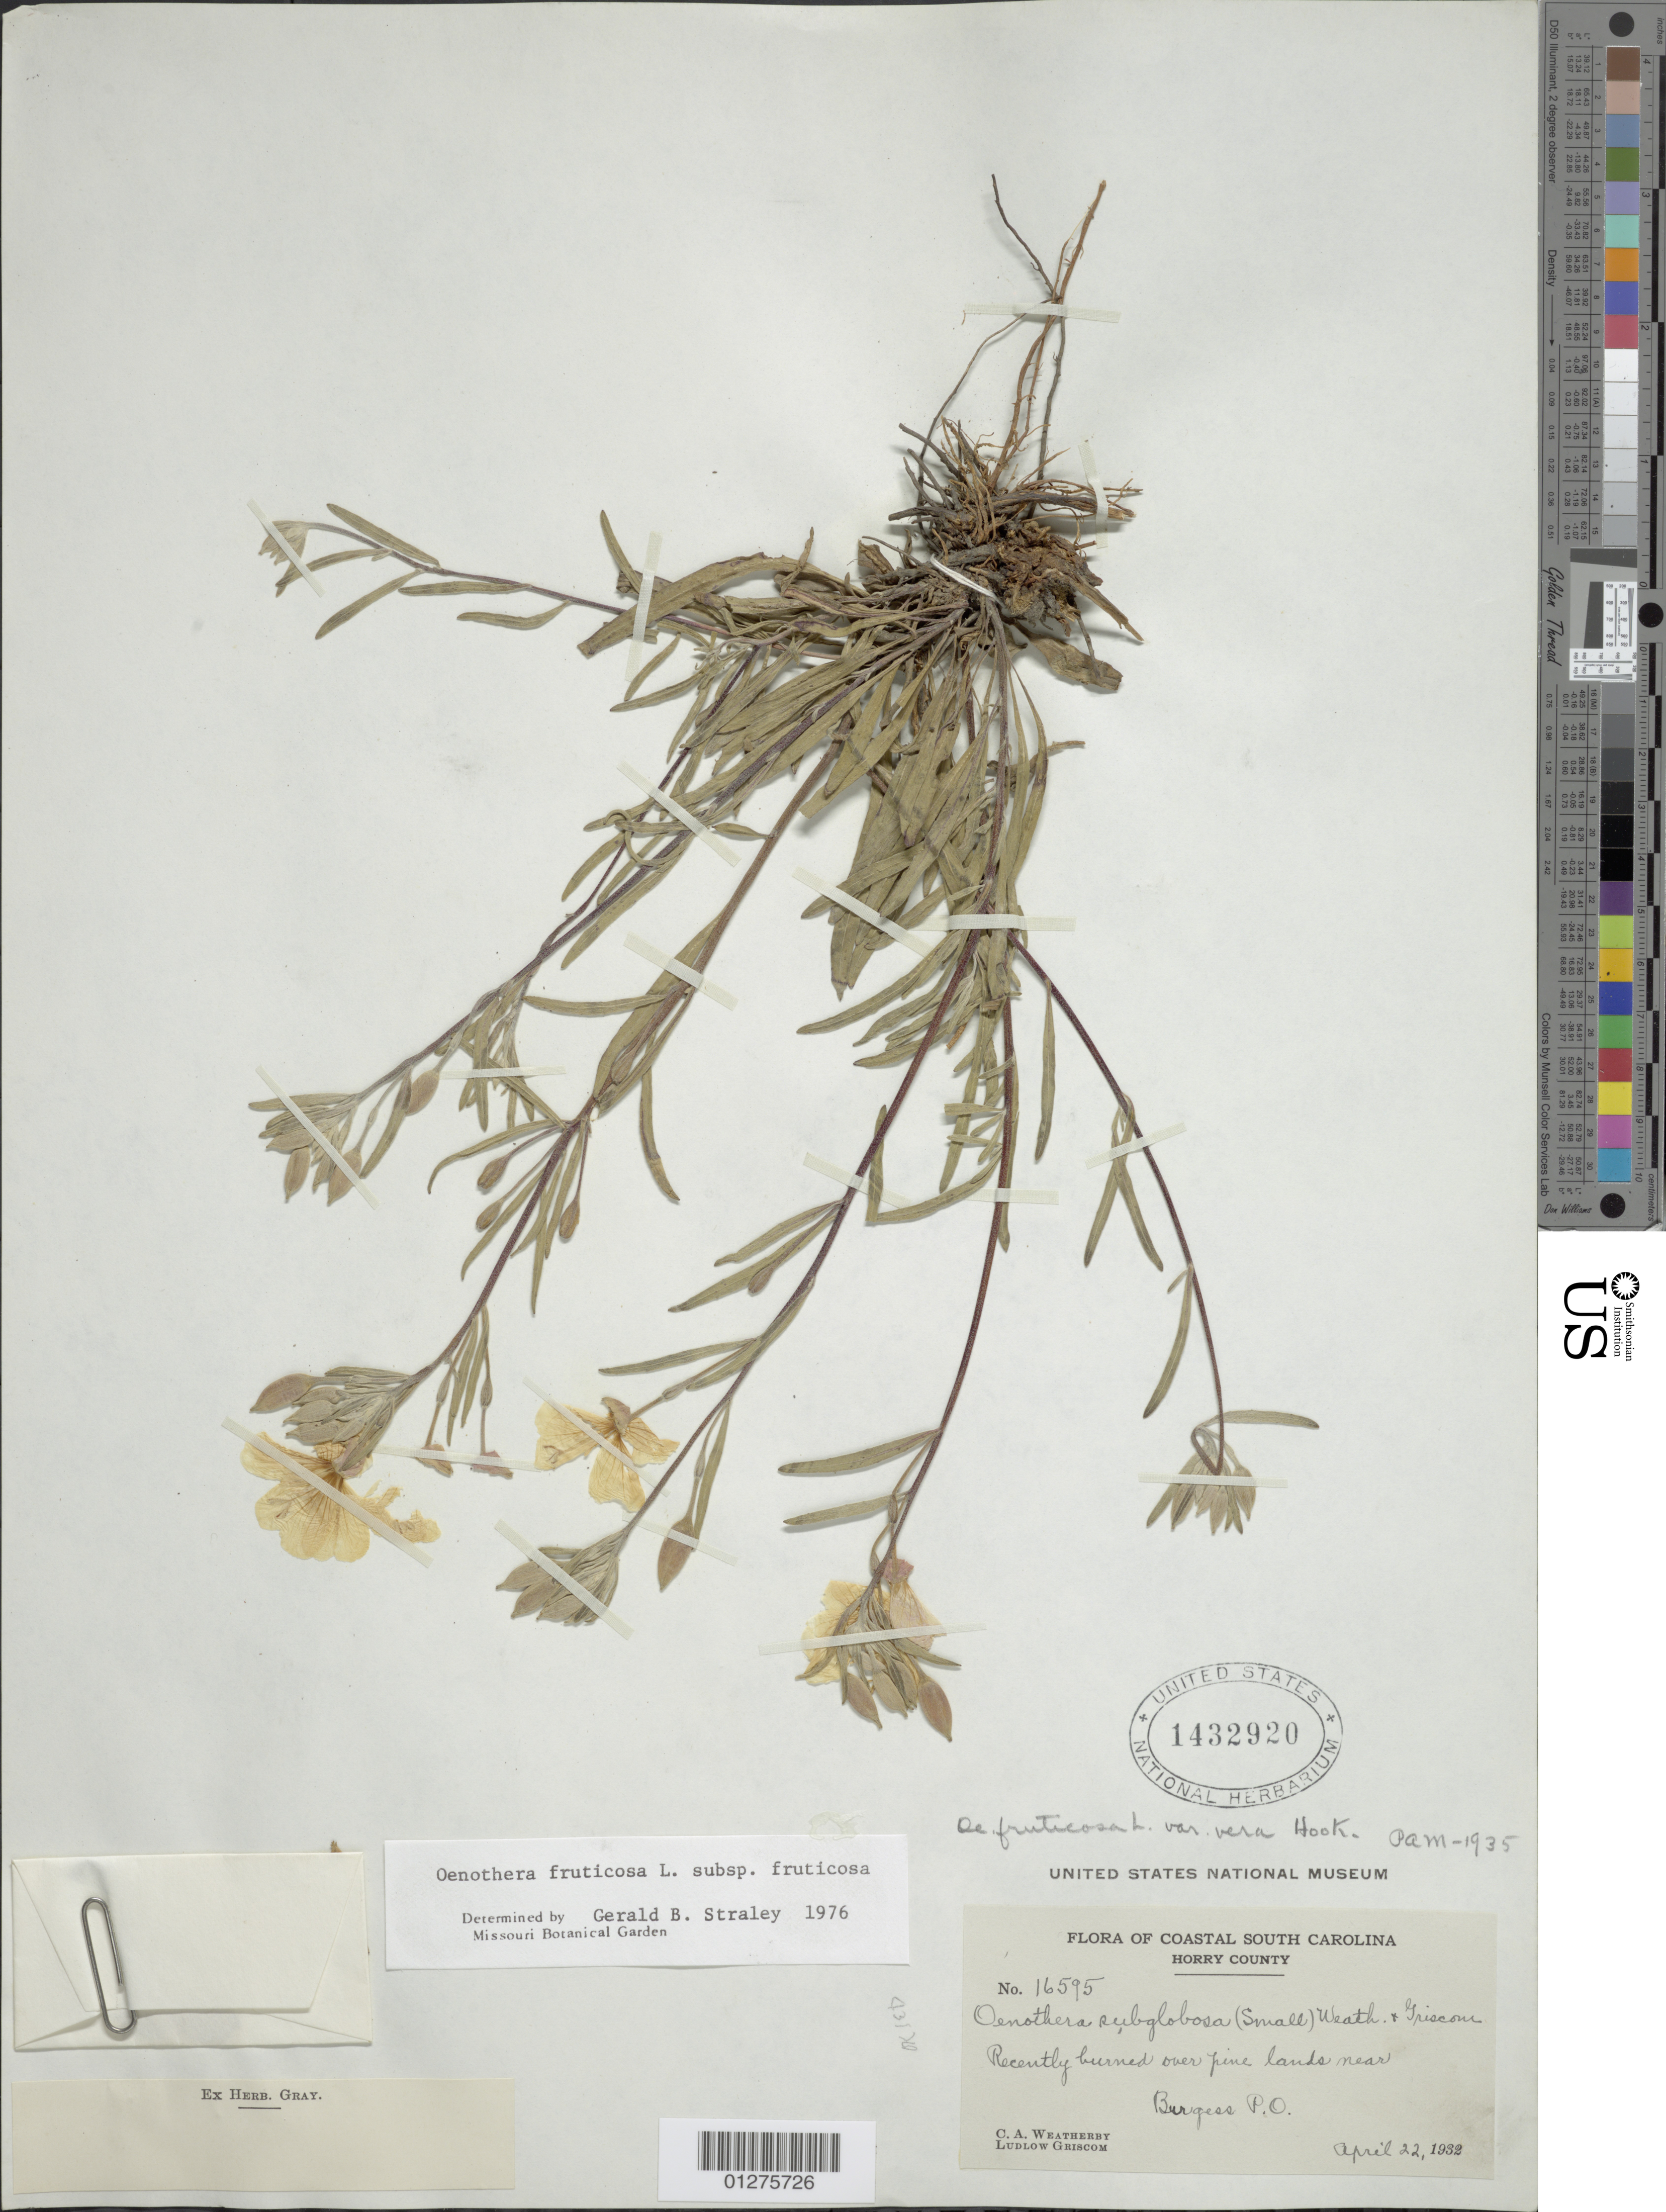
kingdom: Plantae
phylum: Tracheophyta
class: Magnoliopsida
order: Myrtales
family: Onagraceae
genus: Oenothera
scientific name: Oenothera fruticosa subsp. fruticosa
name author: L.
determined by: Straley, G. B.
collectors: C. A. Weatherby & L. Griscom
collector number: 16595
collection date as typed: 22 Apr 1932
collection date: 1932-04-22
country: United States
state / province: South Carolina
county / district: Horry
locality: Burgess P.O.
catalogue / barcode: US 1432920